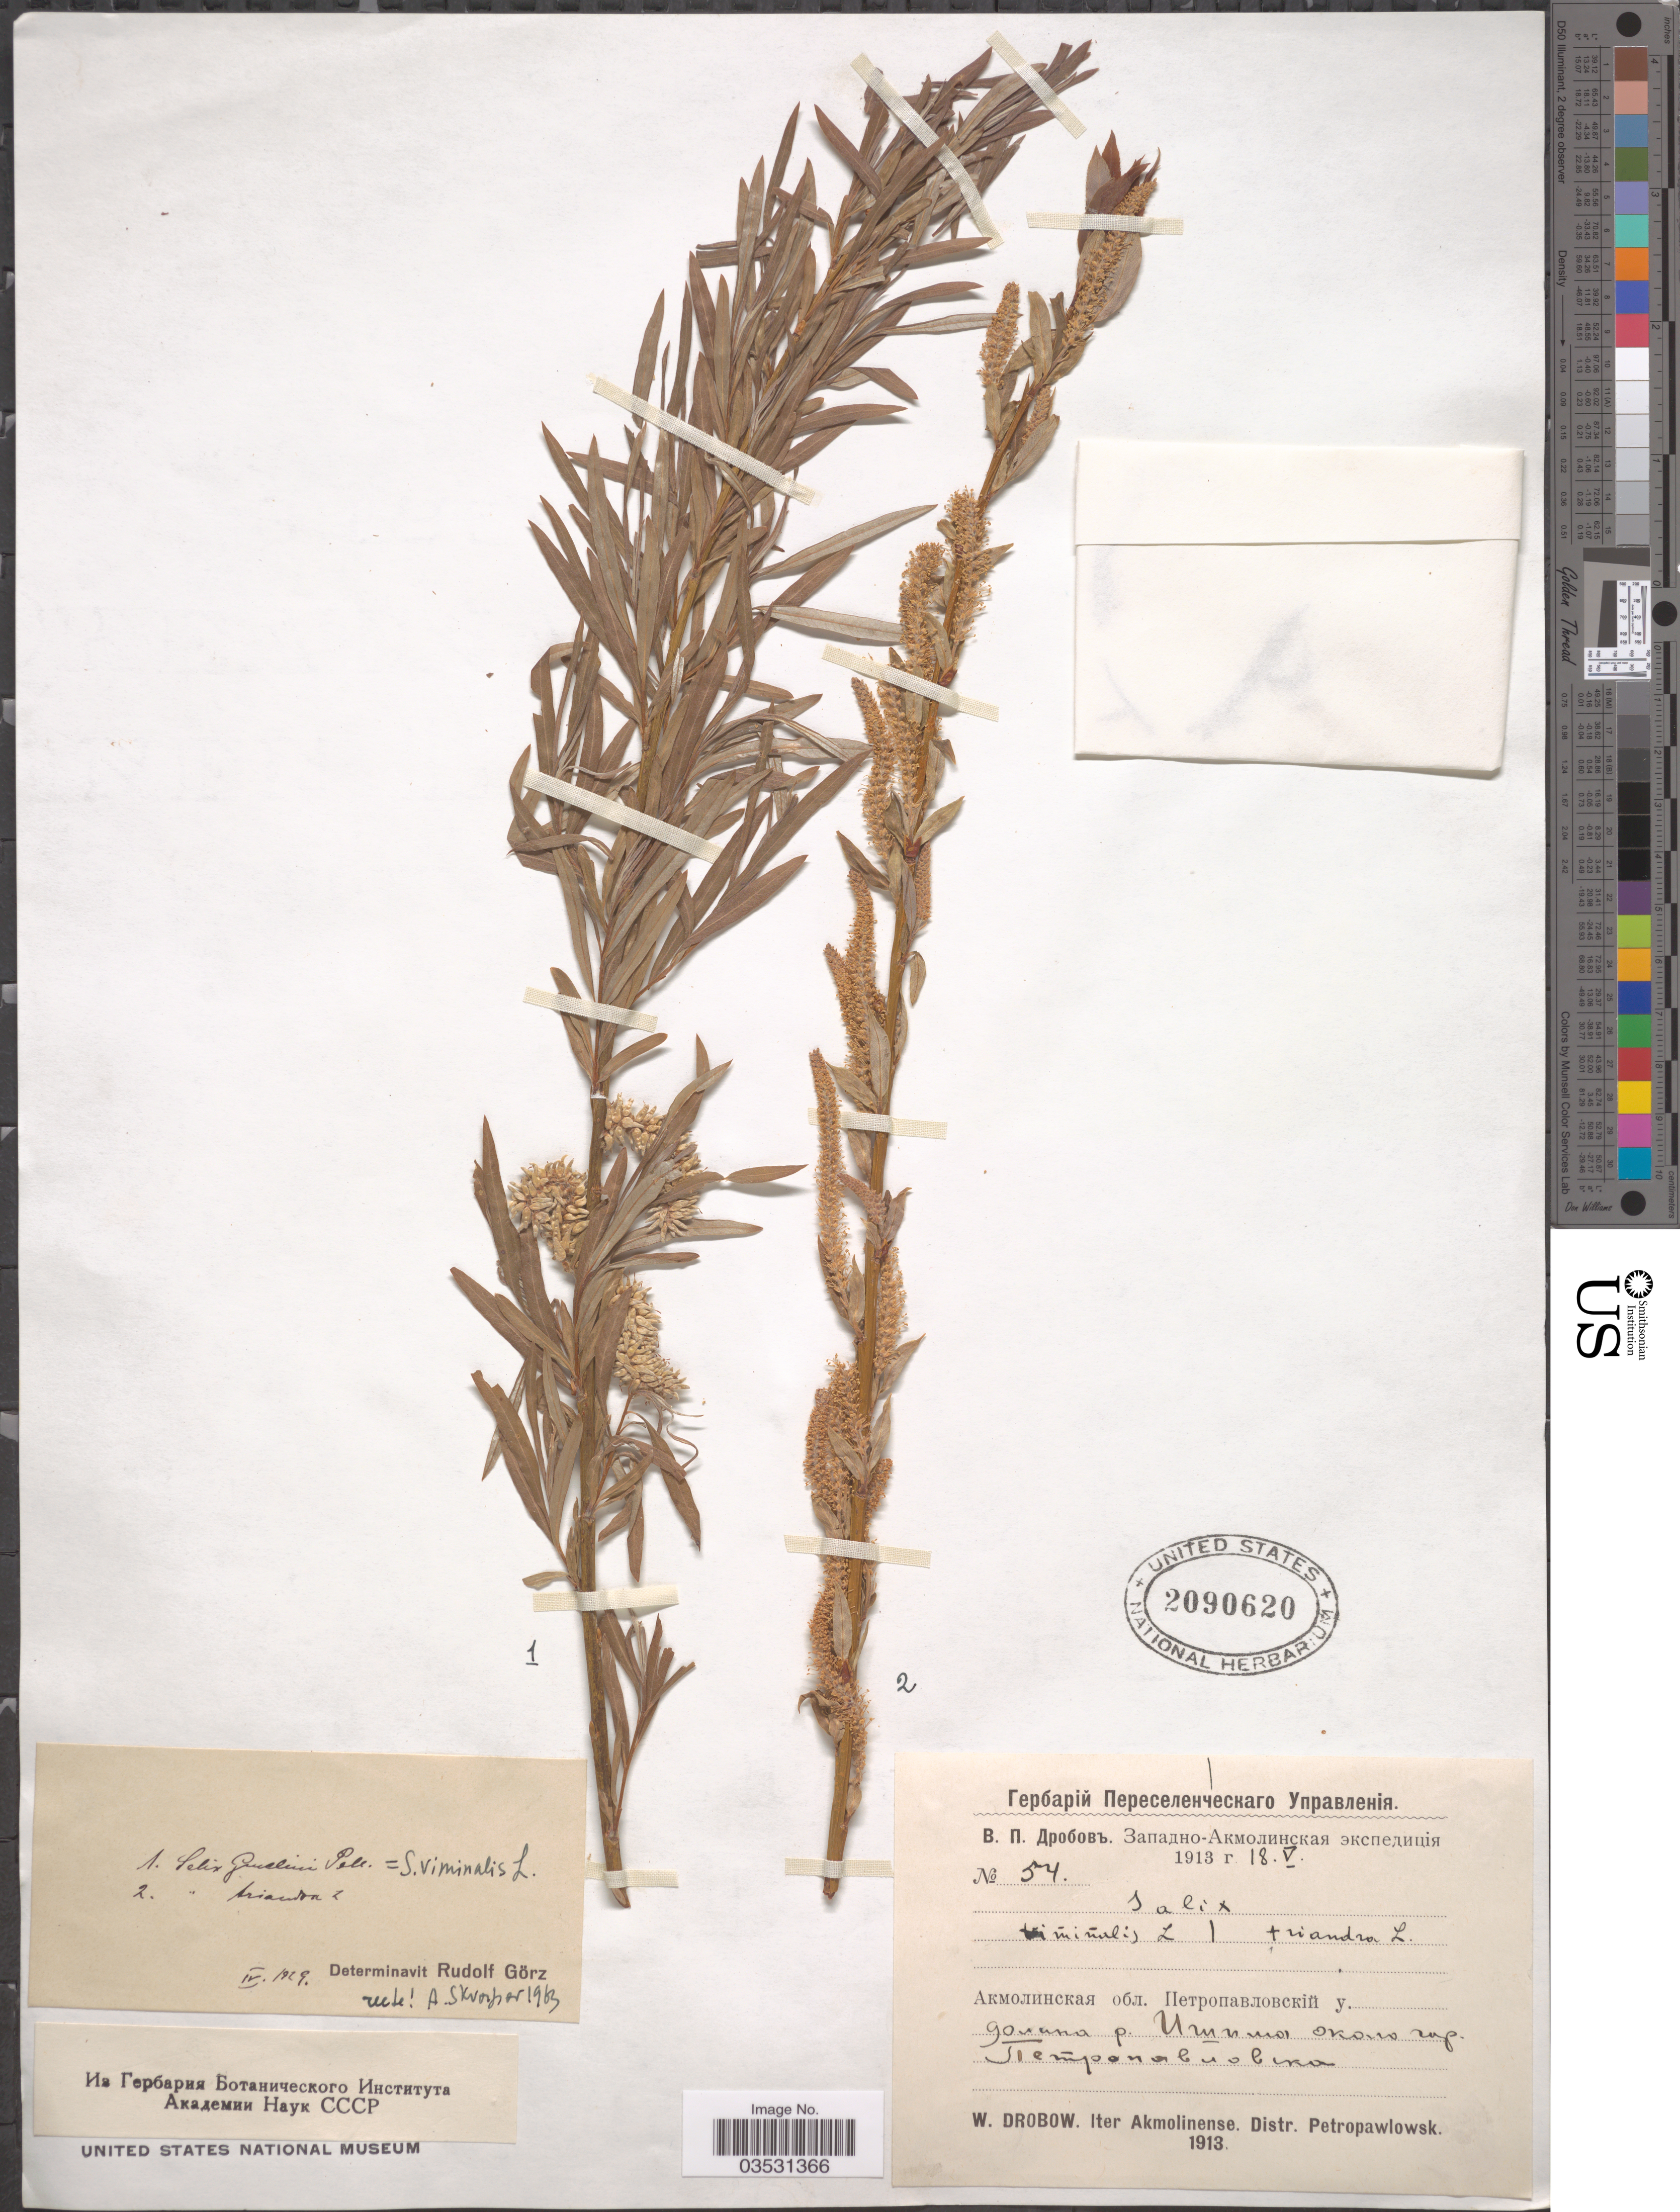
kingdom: Plantae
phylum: Tracheophyta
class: Magnoliopsida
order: Malpighiales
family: Salicaceae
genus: Salix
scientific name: Salix viminalis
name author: L.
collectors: W. Drobow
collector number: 54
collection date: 1913-05-15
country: Kazakhstan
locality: X. Iter Akmolinense. Distr. Petropawlowsk.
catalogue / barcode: US 2090620